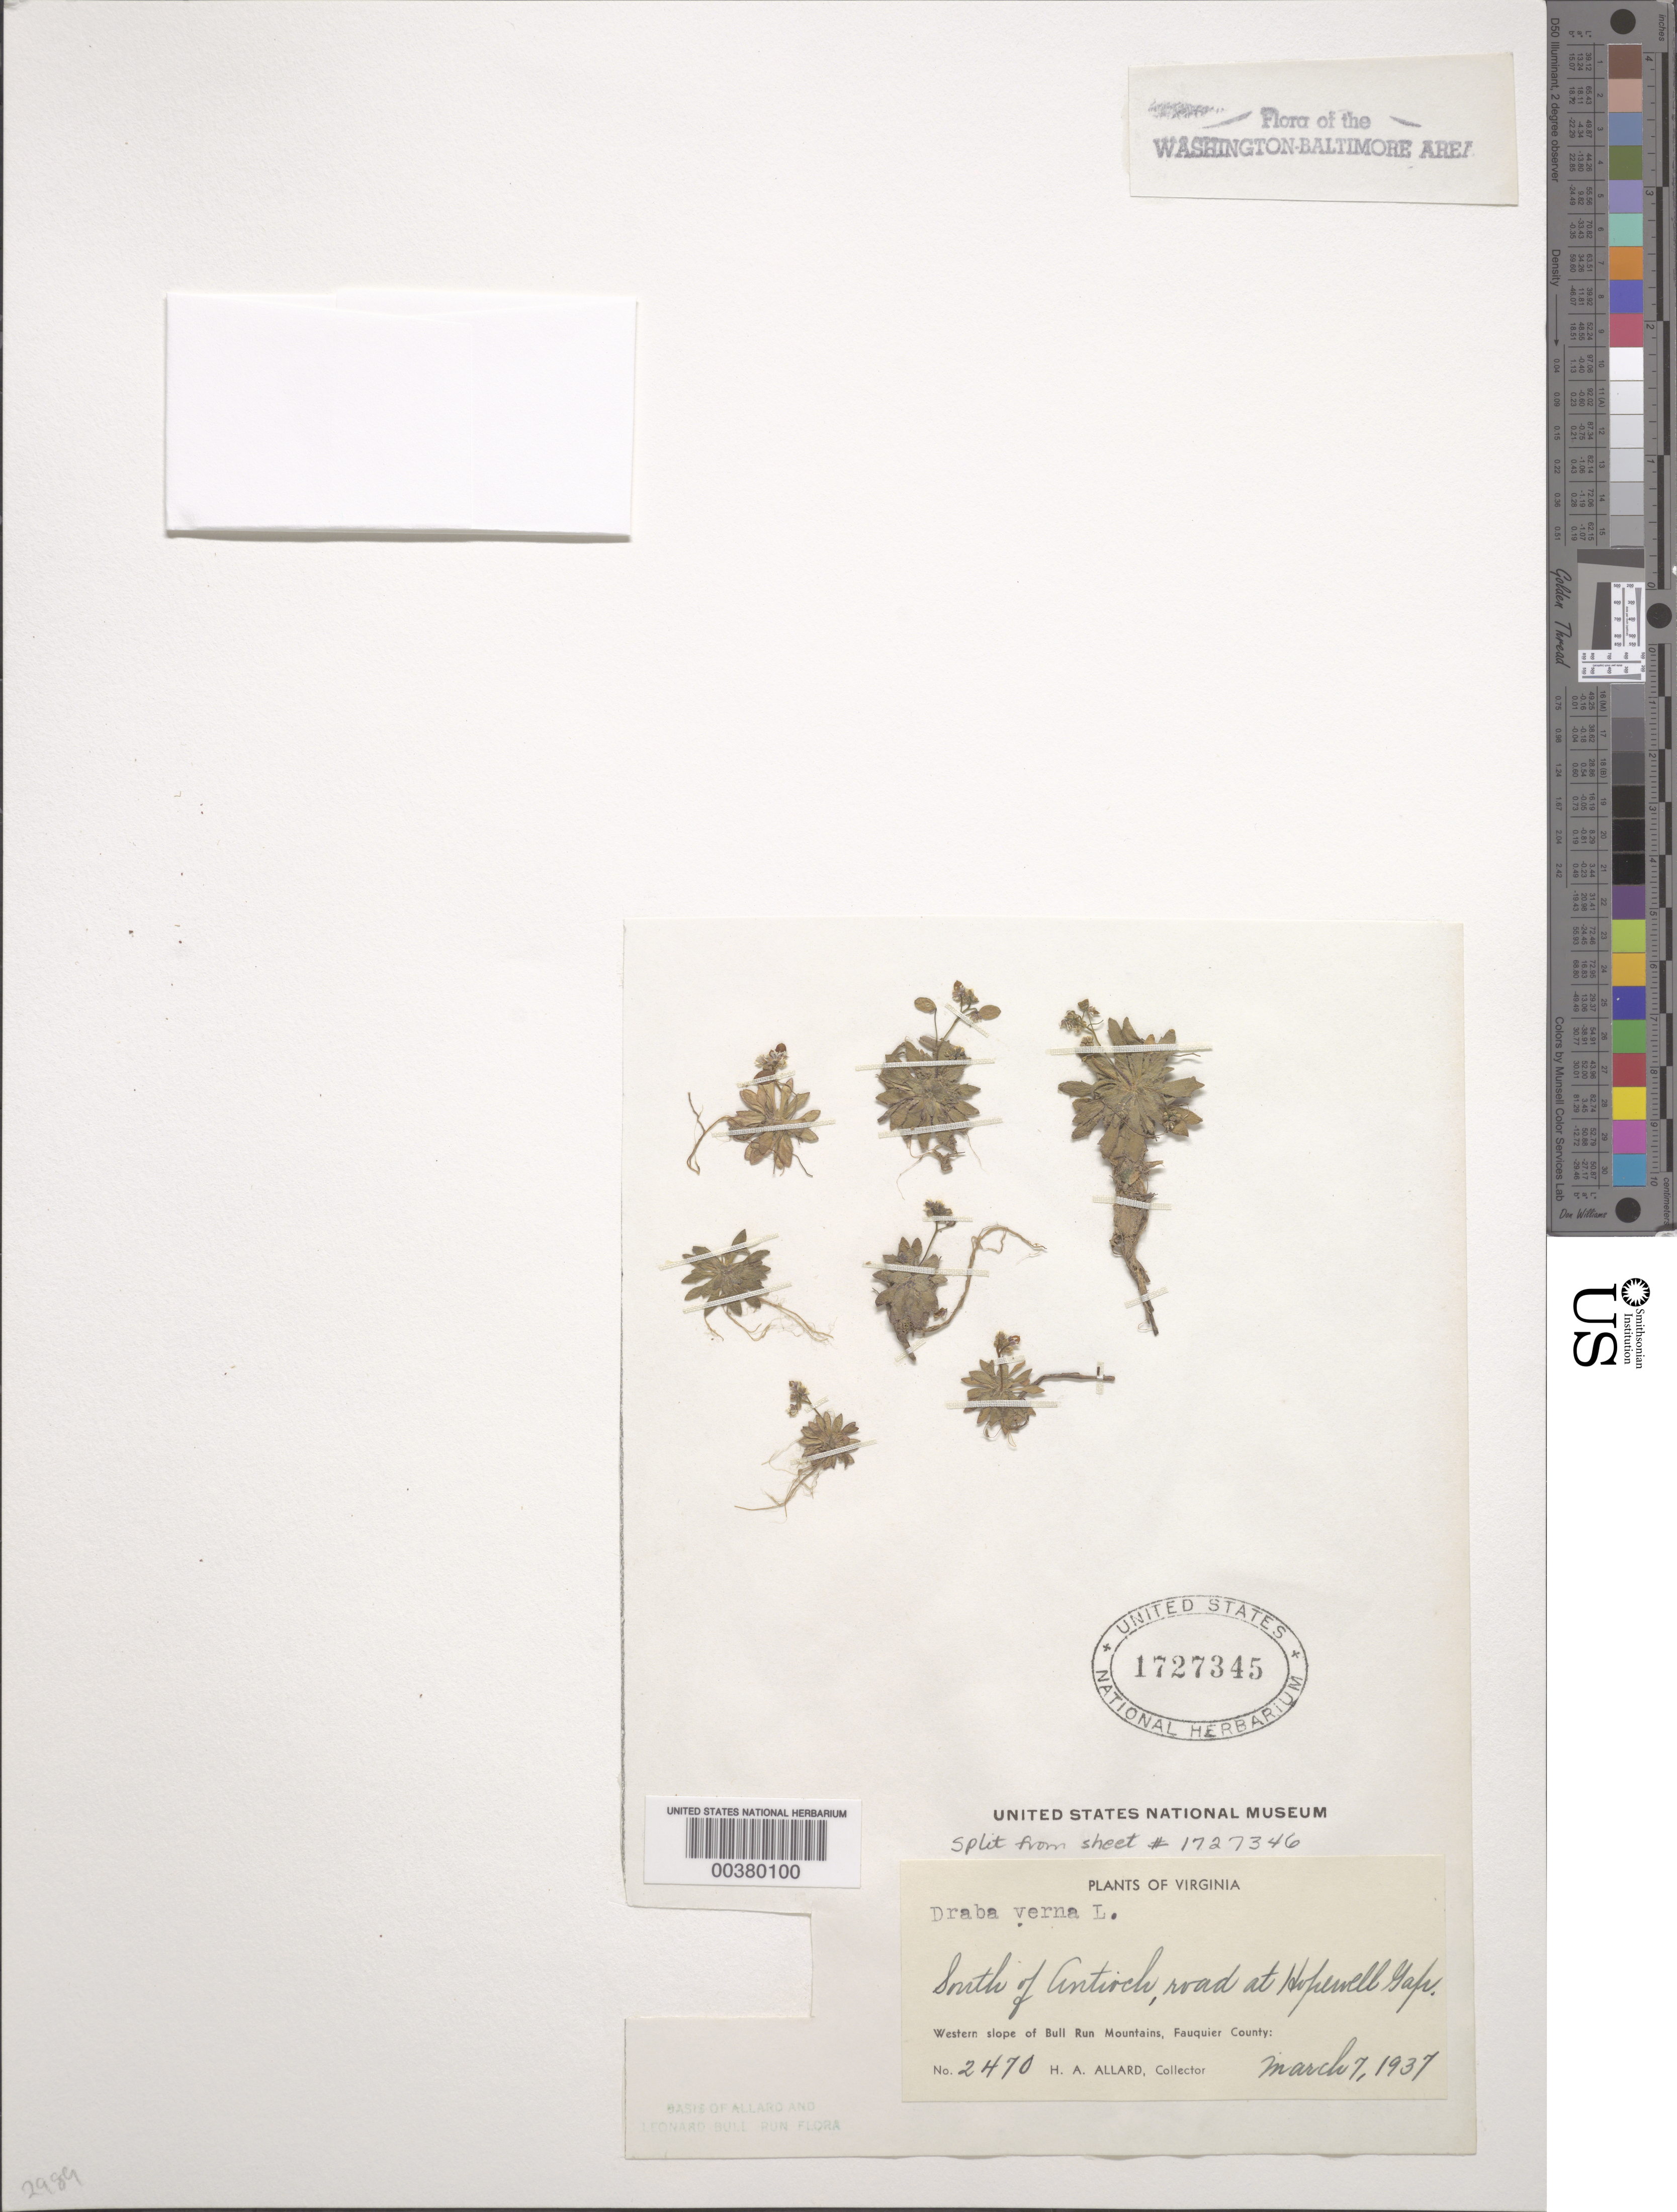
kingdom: Plantae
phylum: Tracheophyta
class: Magnoliopsida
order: Brassicales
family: Brassicaceae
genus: Draba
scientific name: Draba verna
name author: L.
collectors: H. A. Allard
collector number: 2470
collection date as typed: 07 Mar 1937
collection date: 1937-03-07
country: United States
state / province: Virginia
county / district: Fauquier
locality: South of Antioch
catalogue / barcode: US 1727345